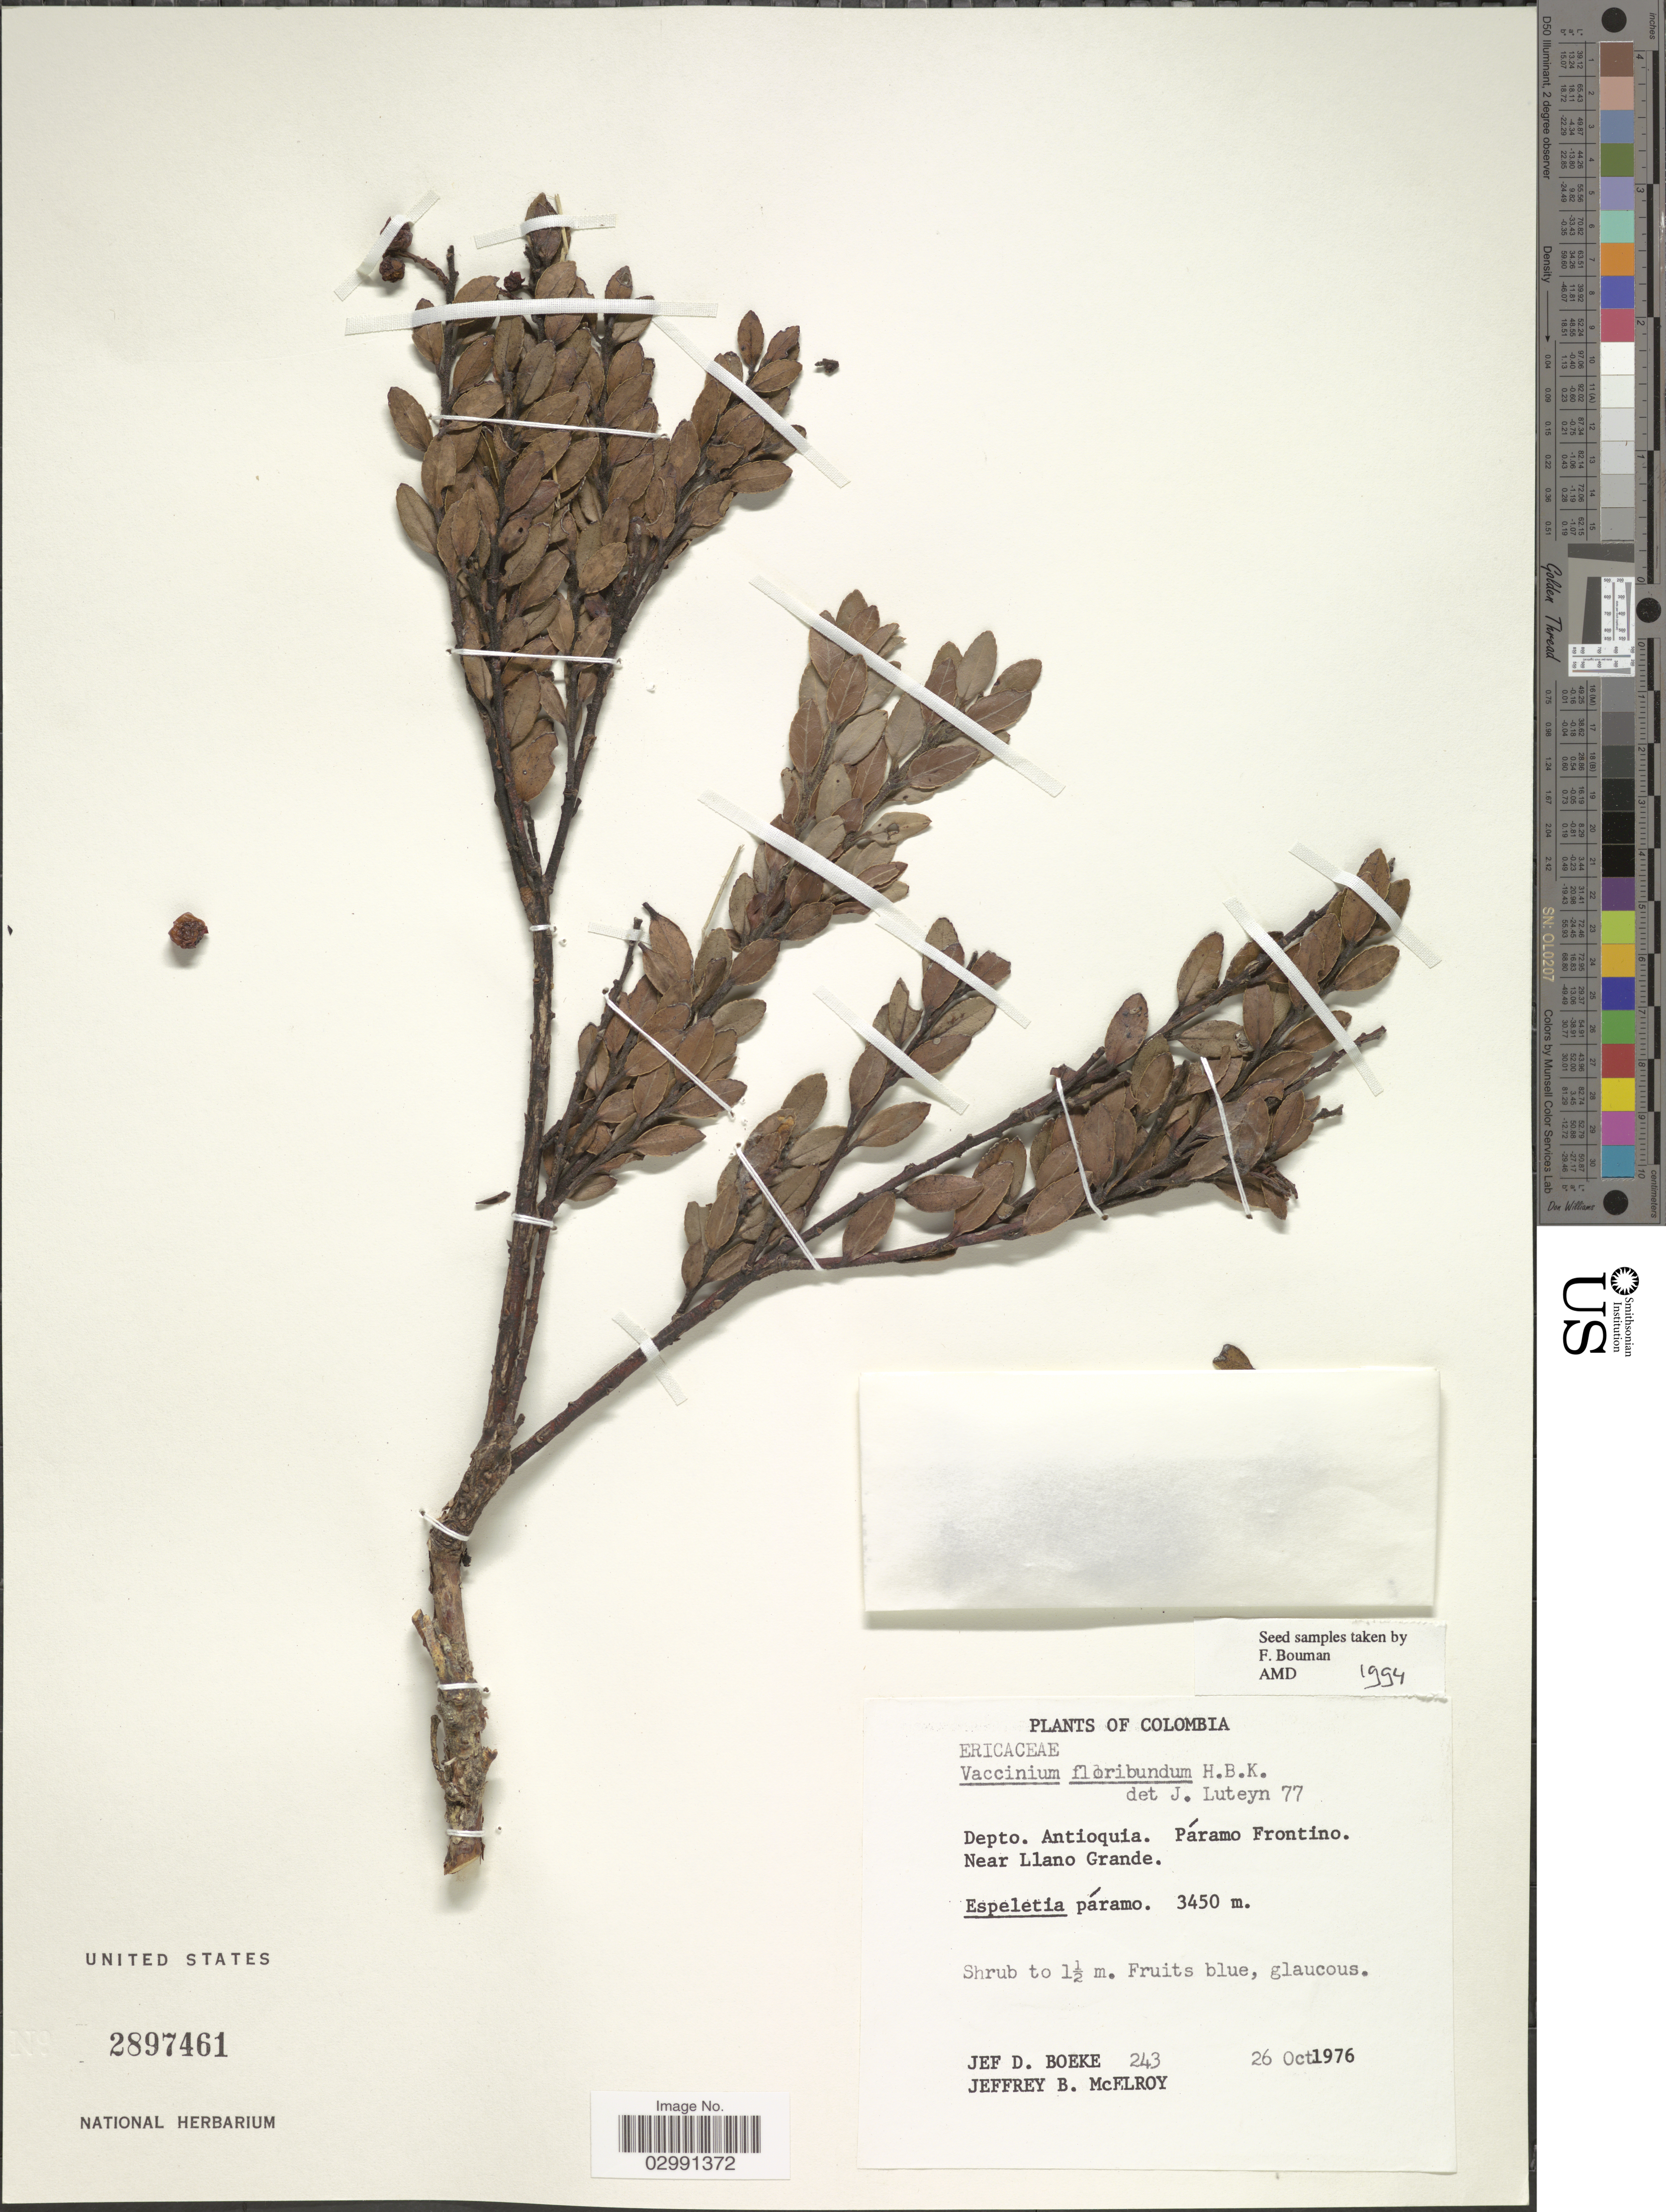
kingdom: Plantae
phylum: Tracheophyta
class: Magnoliopsida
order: Ericales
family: Ericaceae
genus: Vaccinium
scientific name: Vaccinium floribundum var. floribundum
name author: Kunth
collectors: J. Boeke & J. McFlroy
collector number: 243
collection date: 1976-10-26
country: Colombia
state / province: Antioquia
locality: Depto. Antioquia. Páramo Frontino. Near Llano Grande.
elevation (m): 3450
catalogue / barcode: US 2897461